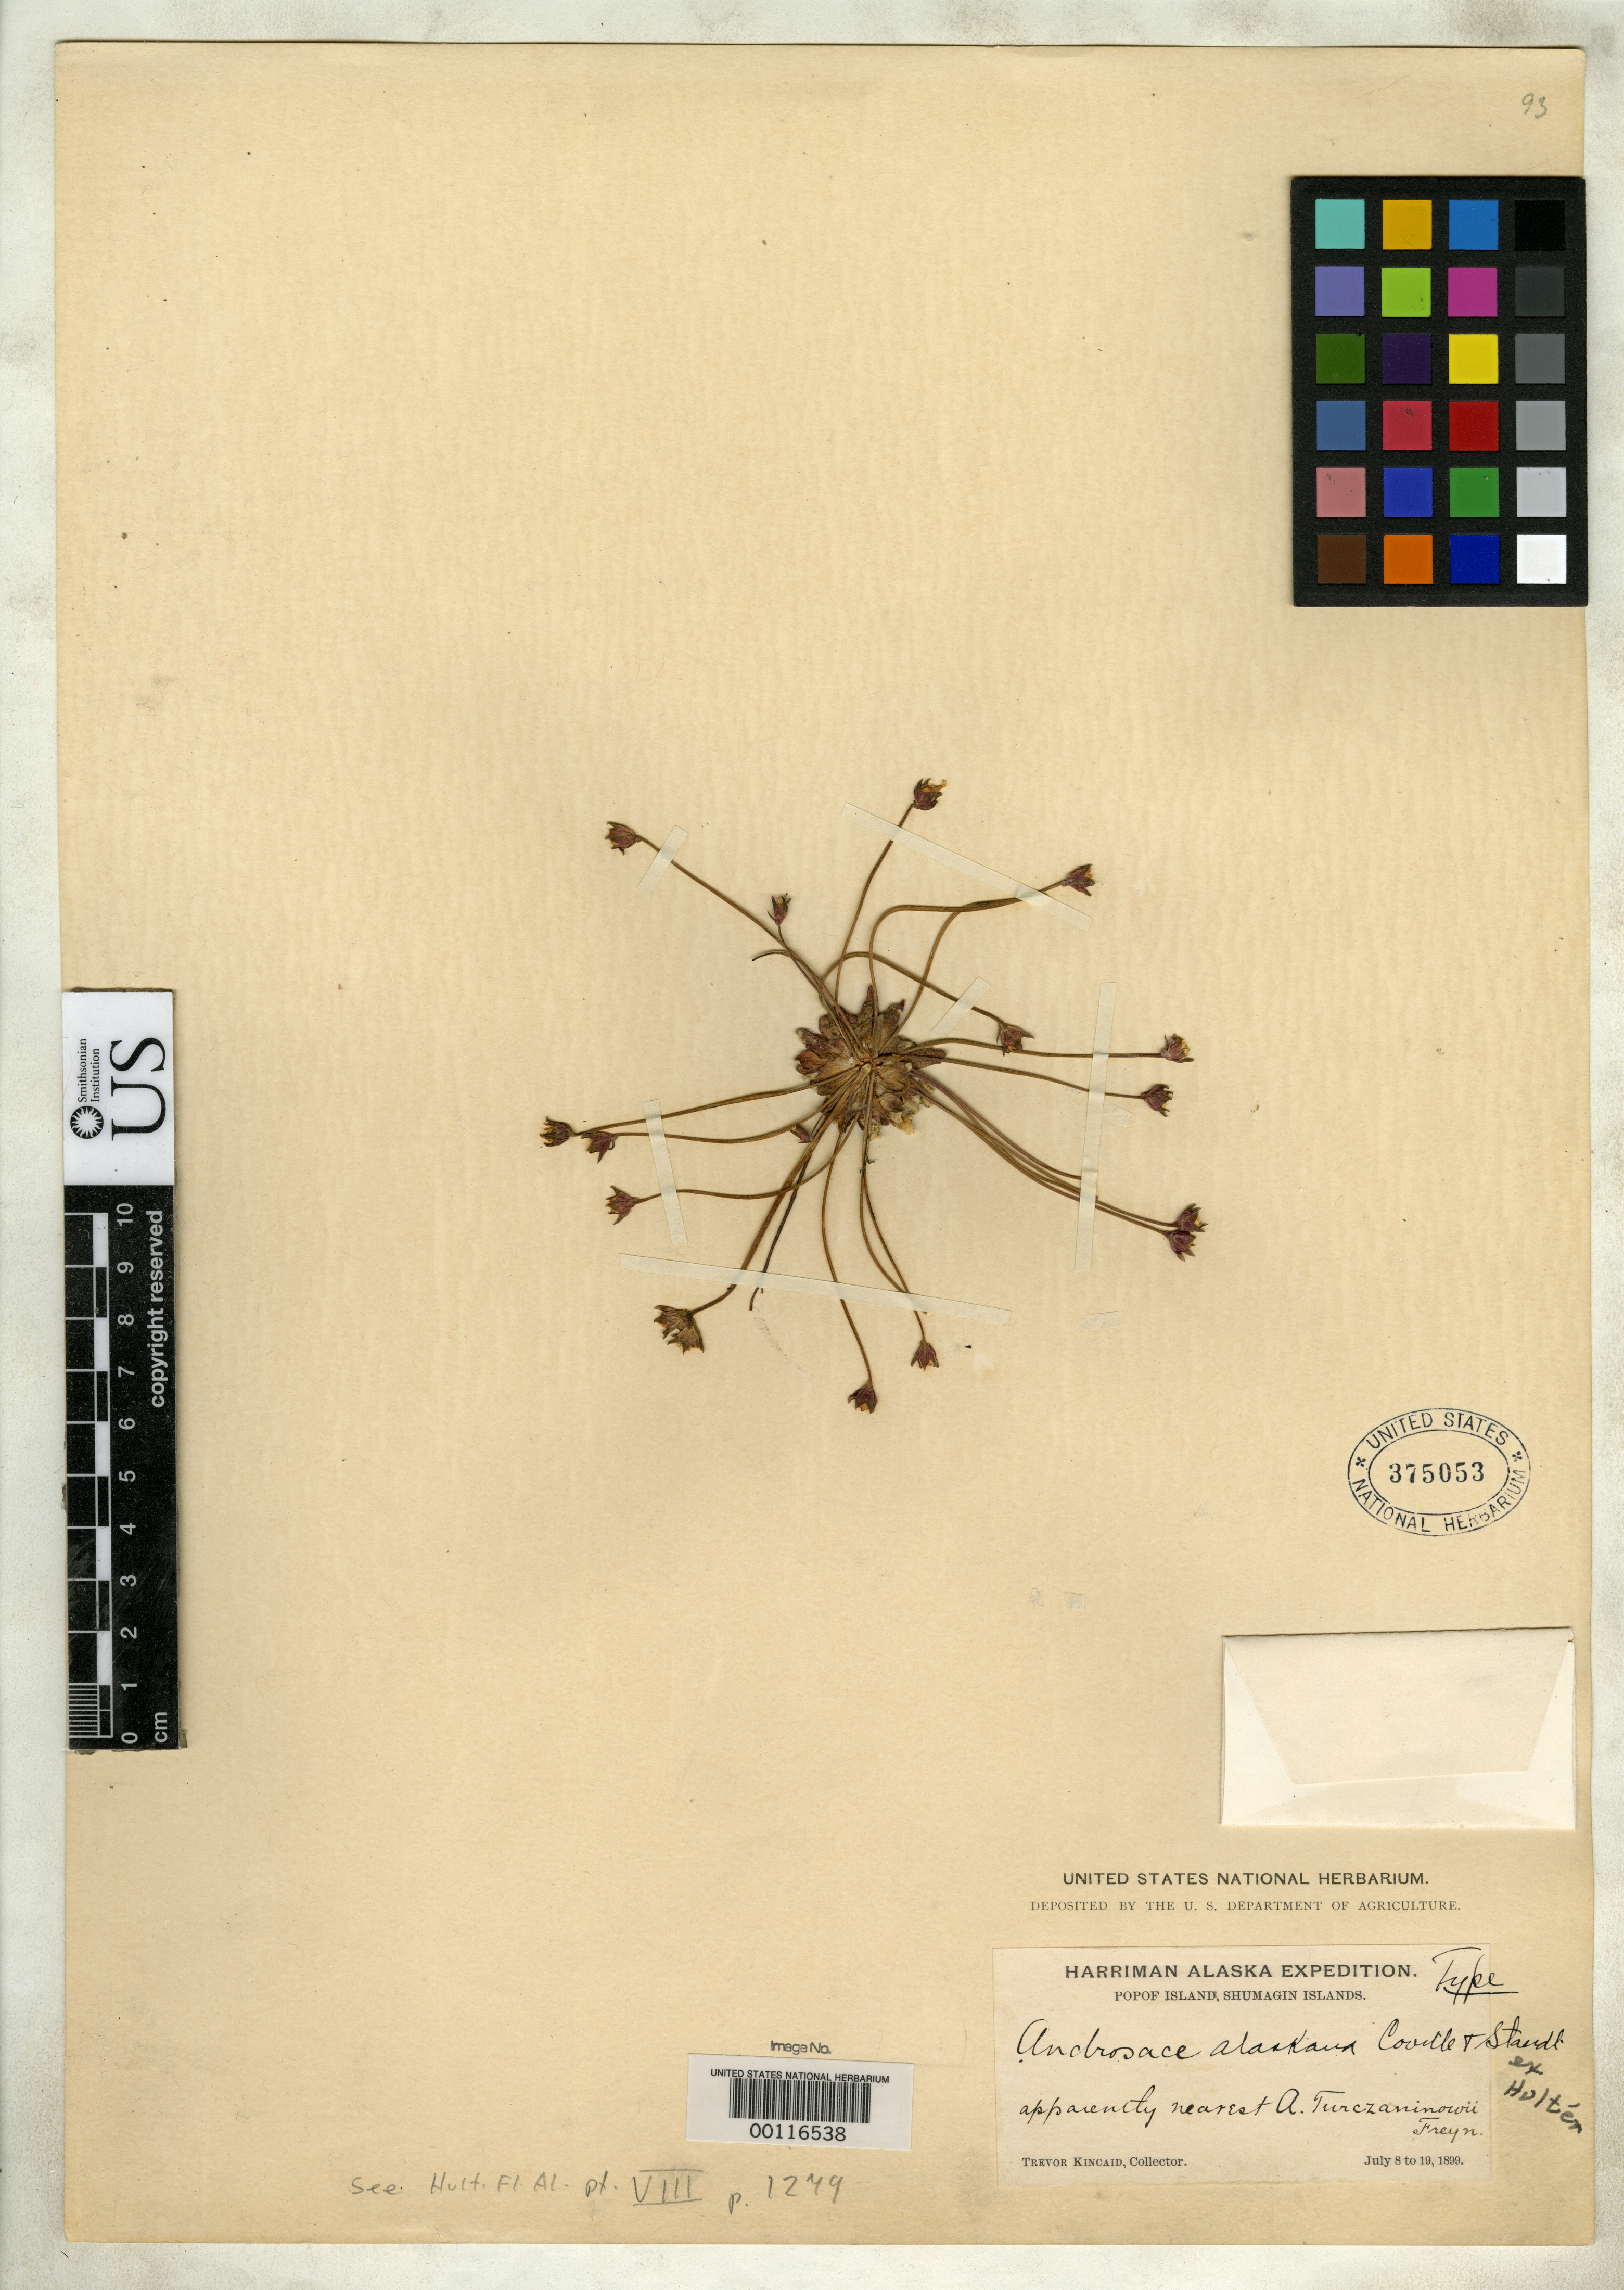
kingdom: Plantae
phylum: Tracheophyta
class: Magnoliopsida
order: Ericales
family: Primulaceae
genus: Androsace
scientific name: Androsace alaskana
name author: Coville & Standl. ex Hultén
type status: Type Collection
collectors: T. C. Kincaid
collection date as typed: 08 Jul 1899 to 19 Jul 1899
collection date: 1899-07-08/1899-07-19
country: United States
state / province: Alaska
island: Popof Island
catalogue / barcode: US 375053